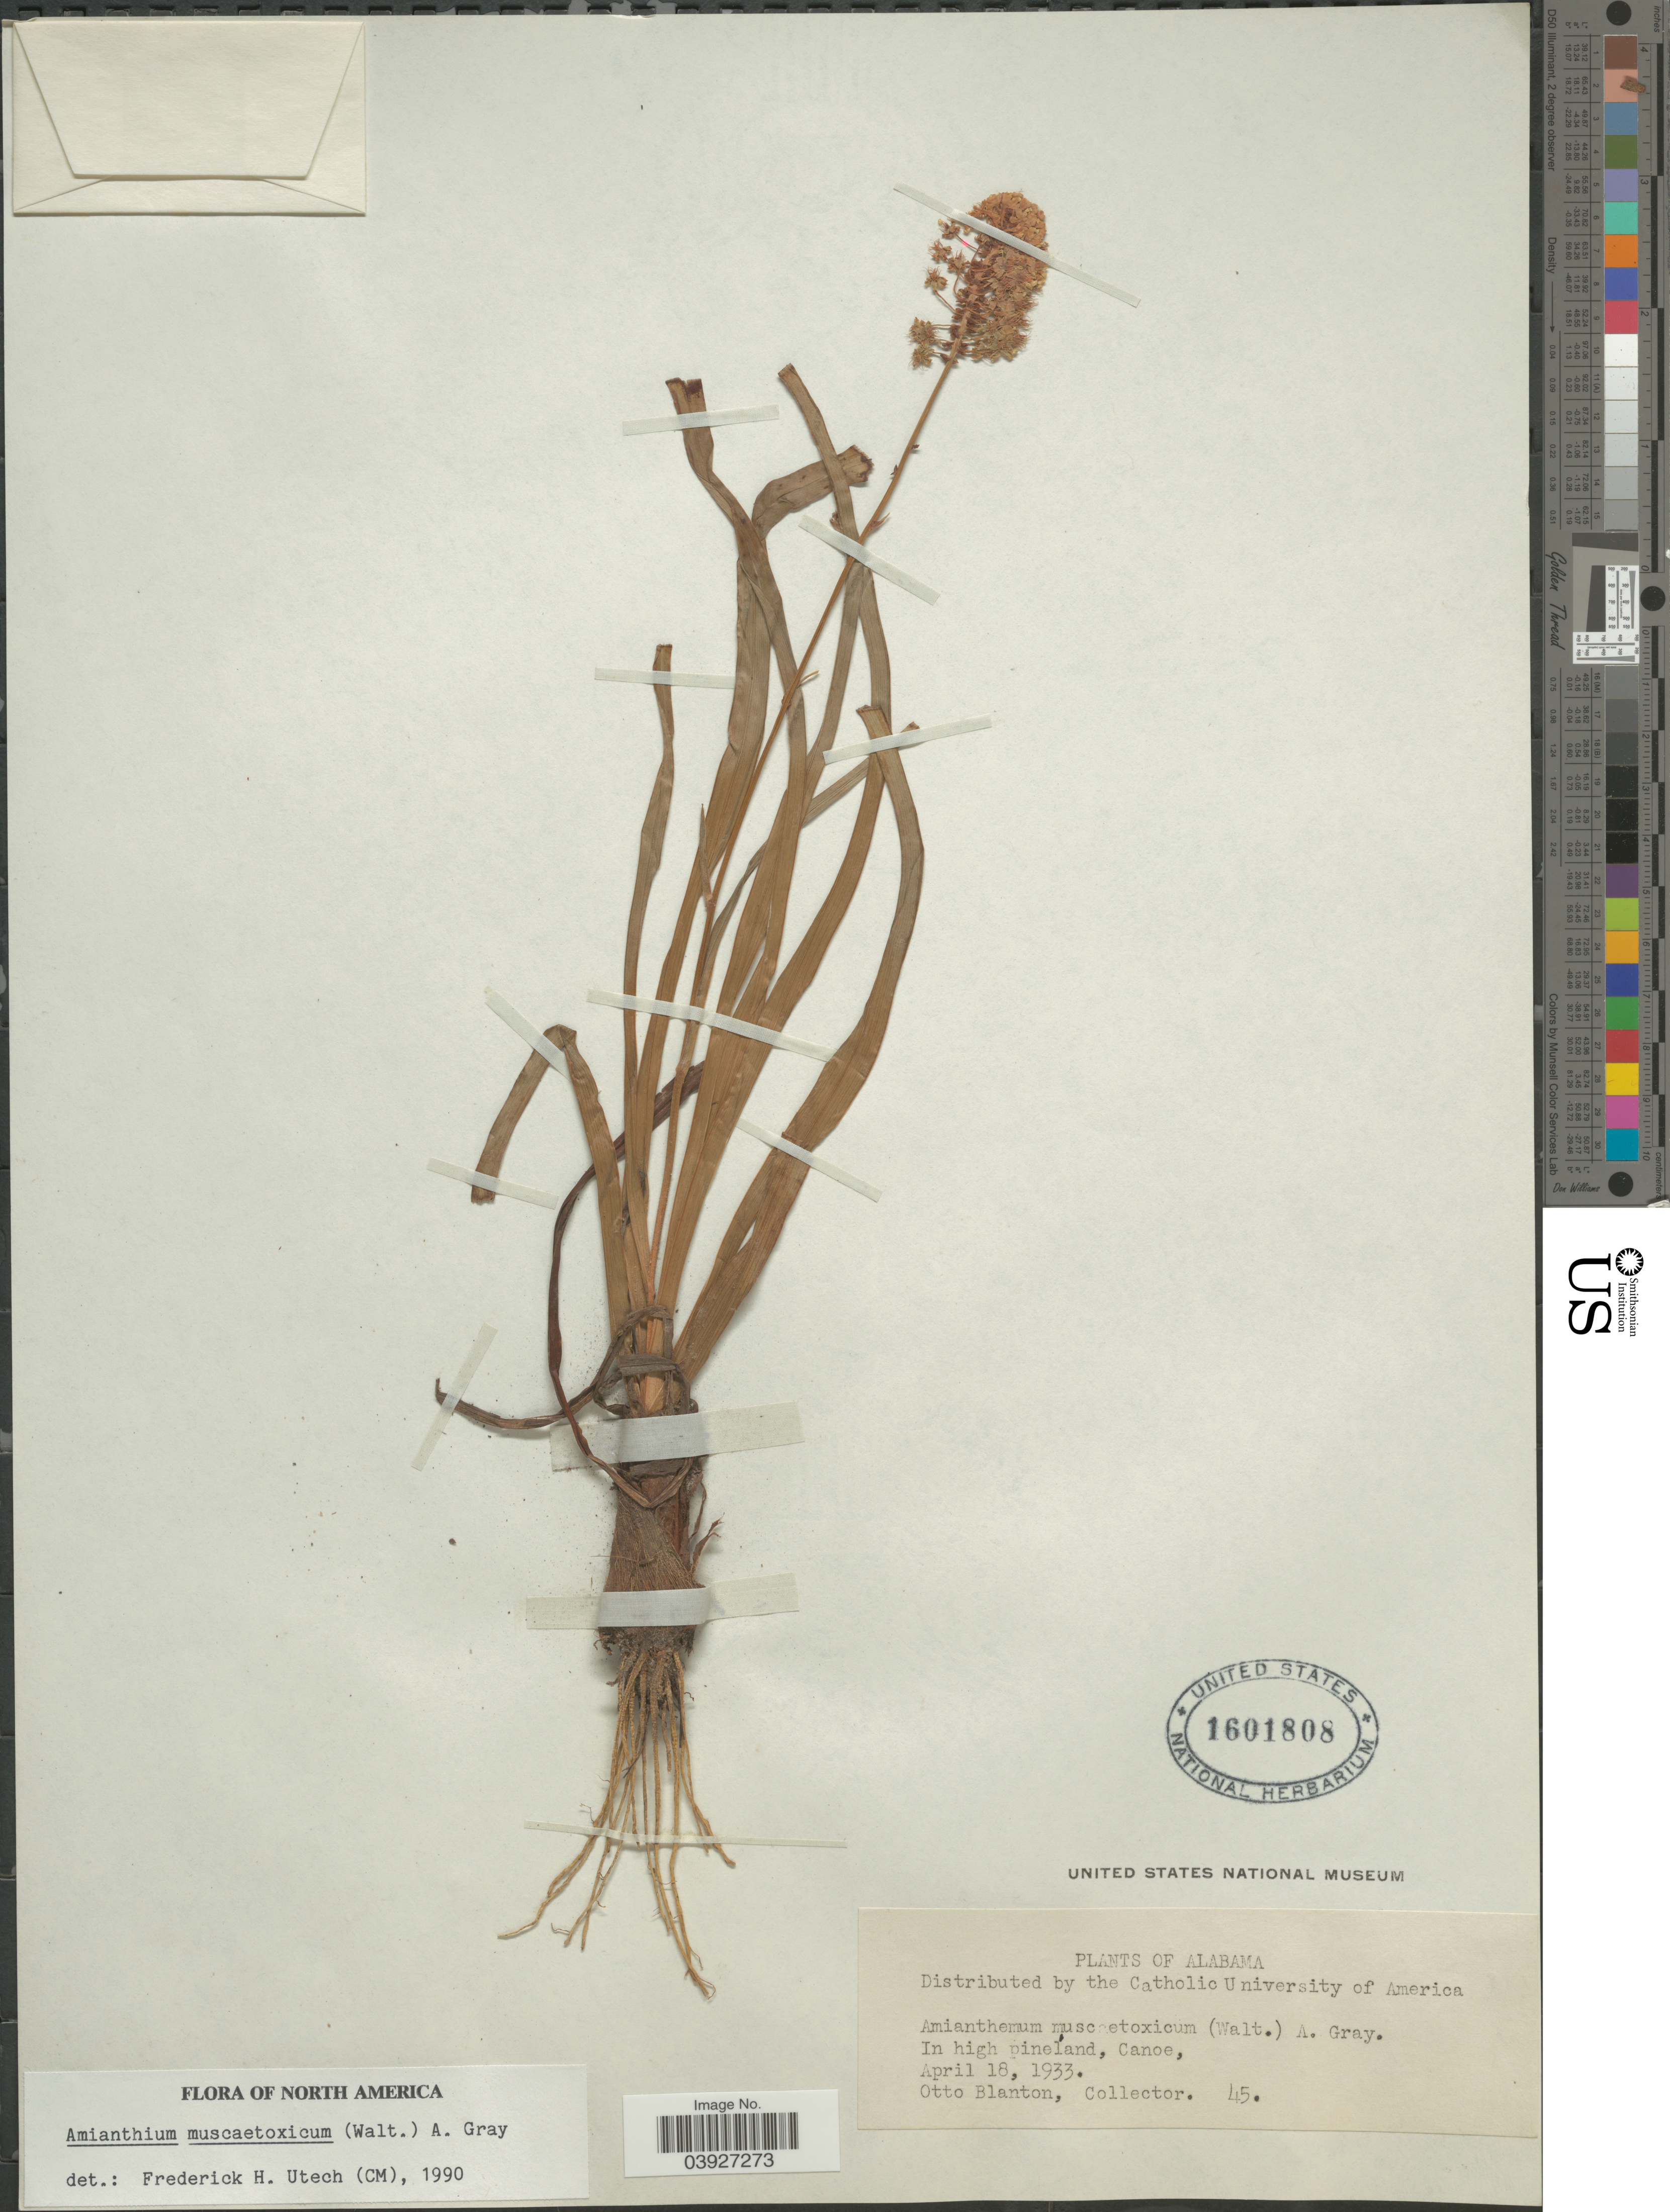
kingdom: Plantae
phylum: Tracheophyta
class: Liliopsida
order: Liliales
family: Melanthiaceae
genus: Amianthium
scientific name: Amianthium muscitoxicum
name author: (Walter) A. Gray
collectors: O. Blanton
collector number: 45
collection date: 1933-04-18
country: United States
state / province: Alabama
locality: Canoe.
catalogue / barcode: US 1601808